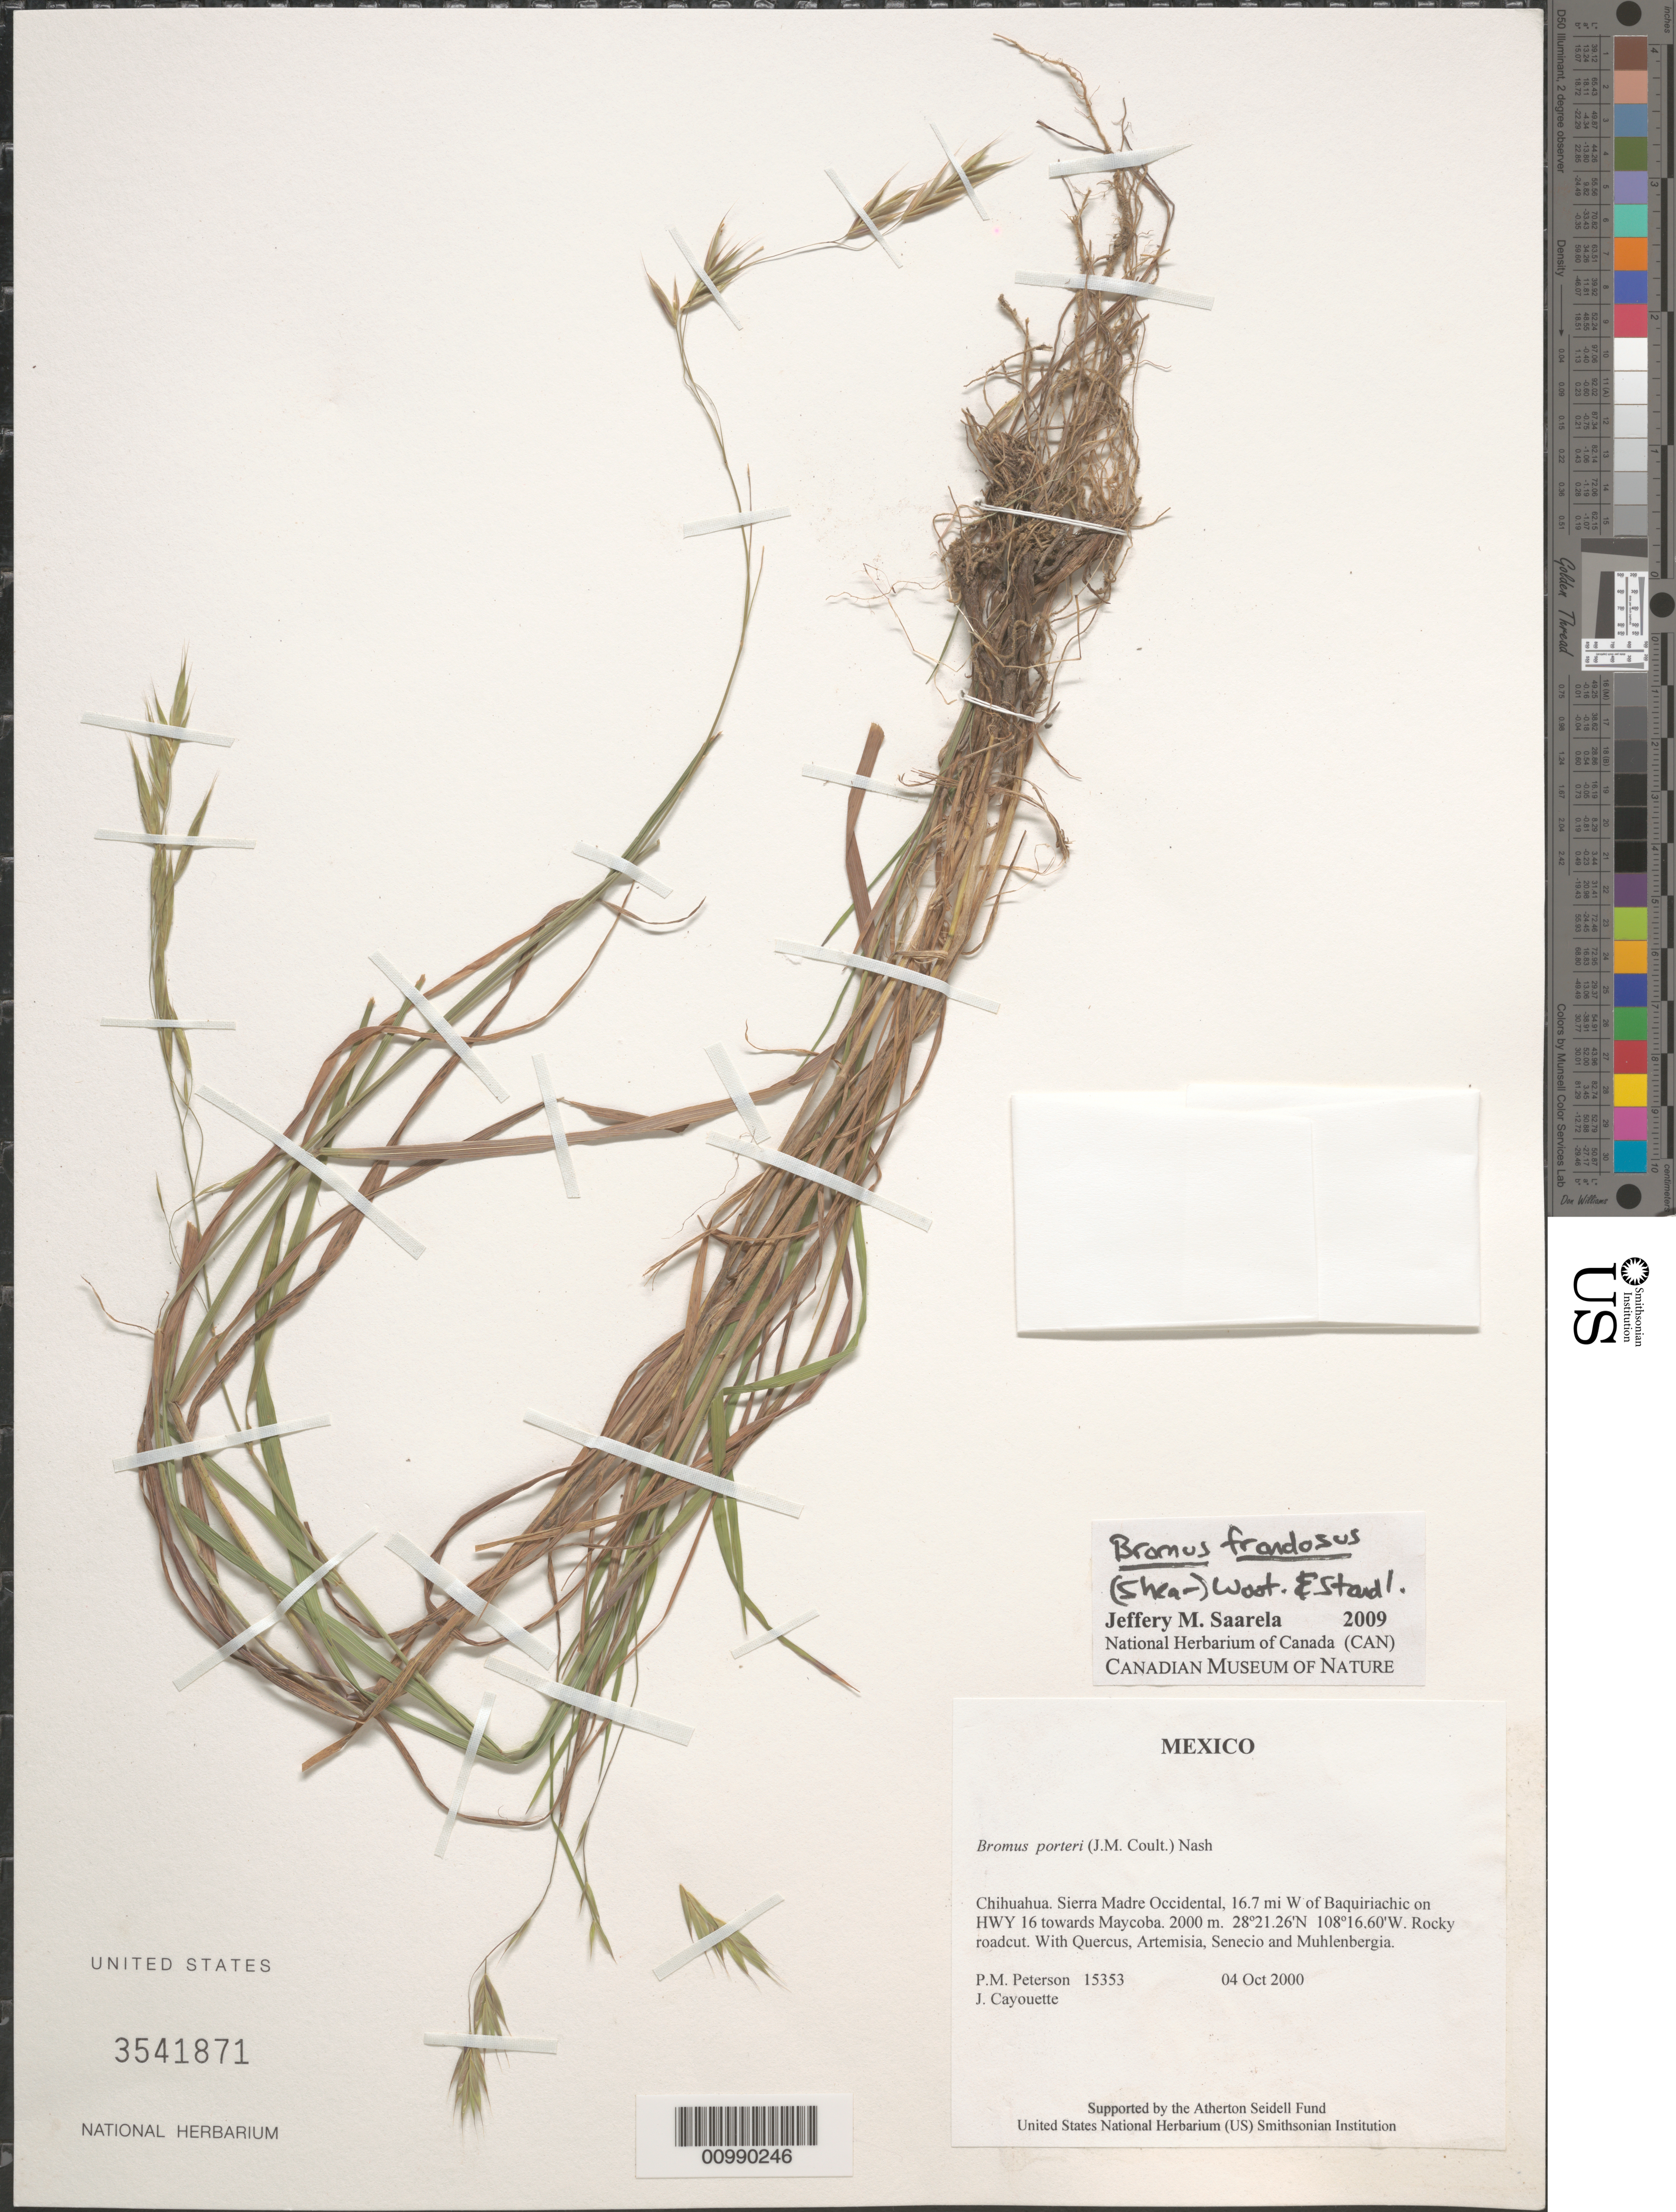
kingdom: Plantae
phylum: Tracheophyta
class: Liliopsida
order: Poales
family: Poaceae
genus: Bromus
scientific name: Bromus frondosus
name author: (Shear) Wooton & Standl.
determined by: Saarela, J. M., (CAN), Canadian Museum of Nature (CANADA)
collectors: P. M. Peterson & J. Cayouette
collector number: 15353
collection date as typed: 04 Oct 2000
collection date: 2000-10-04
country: Mexico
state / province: Chihuahua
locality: Sierra Madre Occidental, 16.7 mi W of Baquiriachic on HWY 16 towards Maycoba.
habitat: Rocky roadcut.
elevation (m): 2000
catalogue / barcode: US 3541871